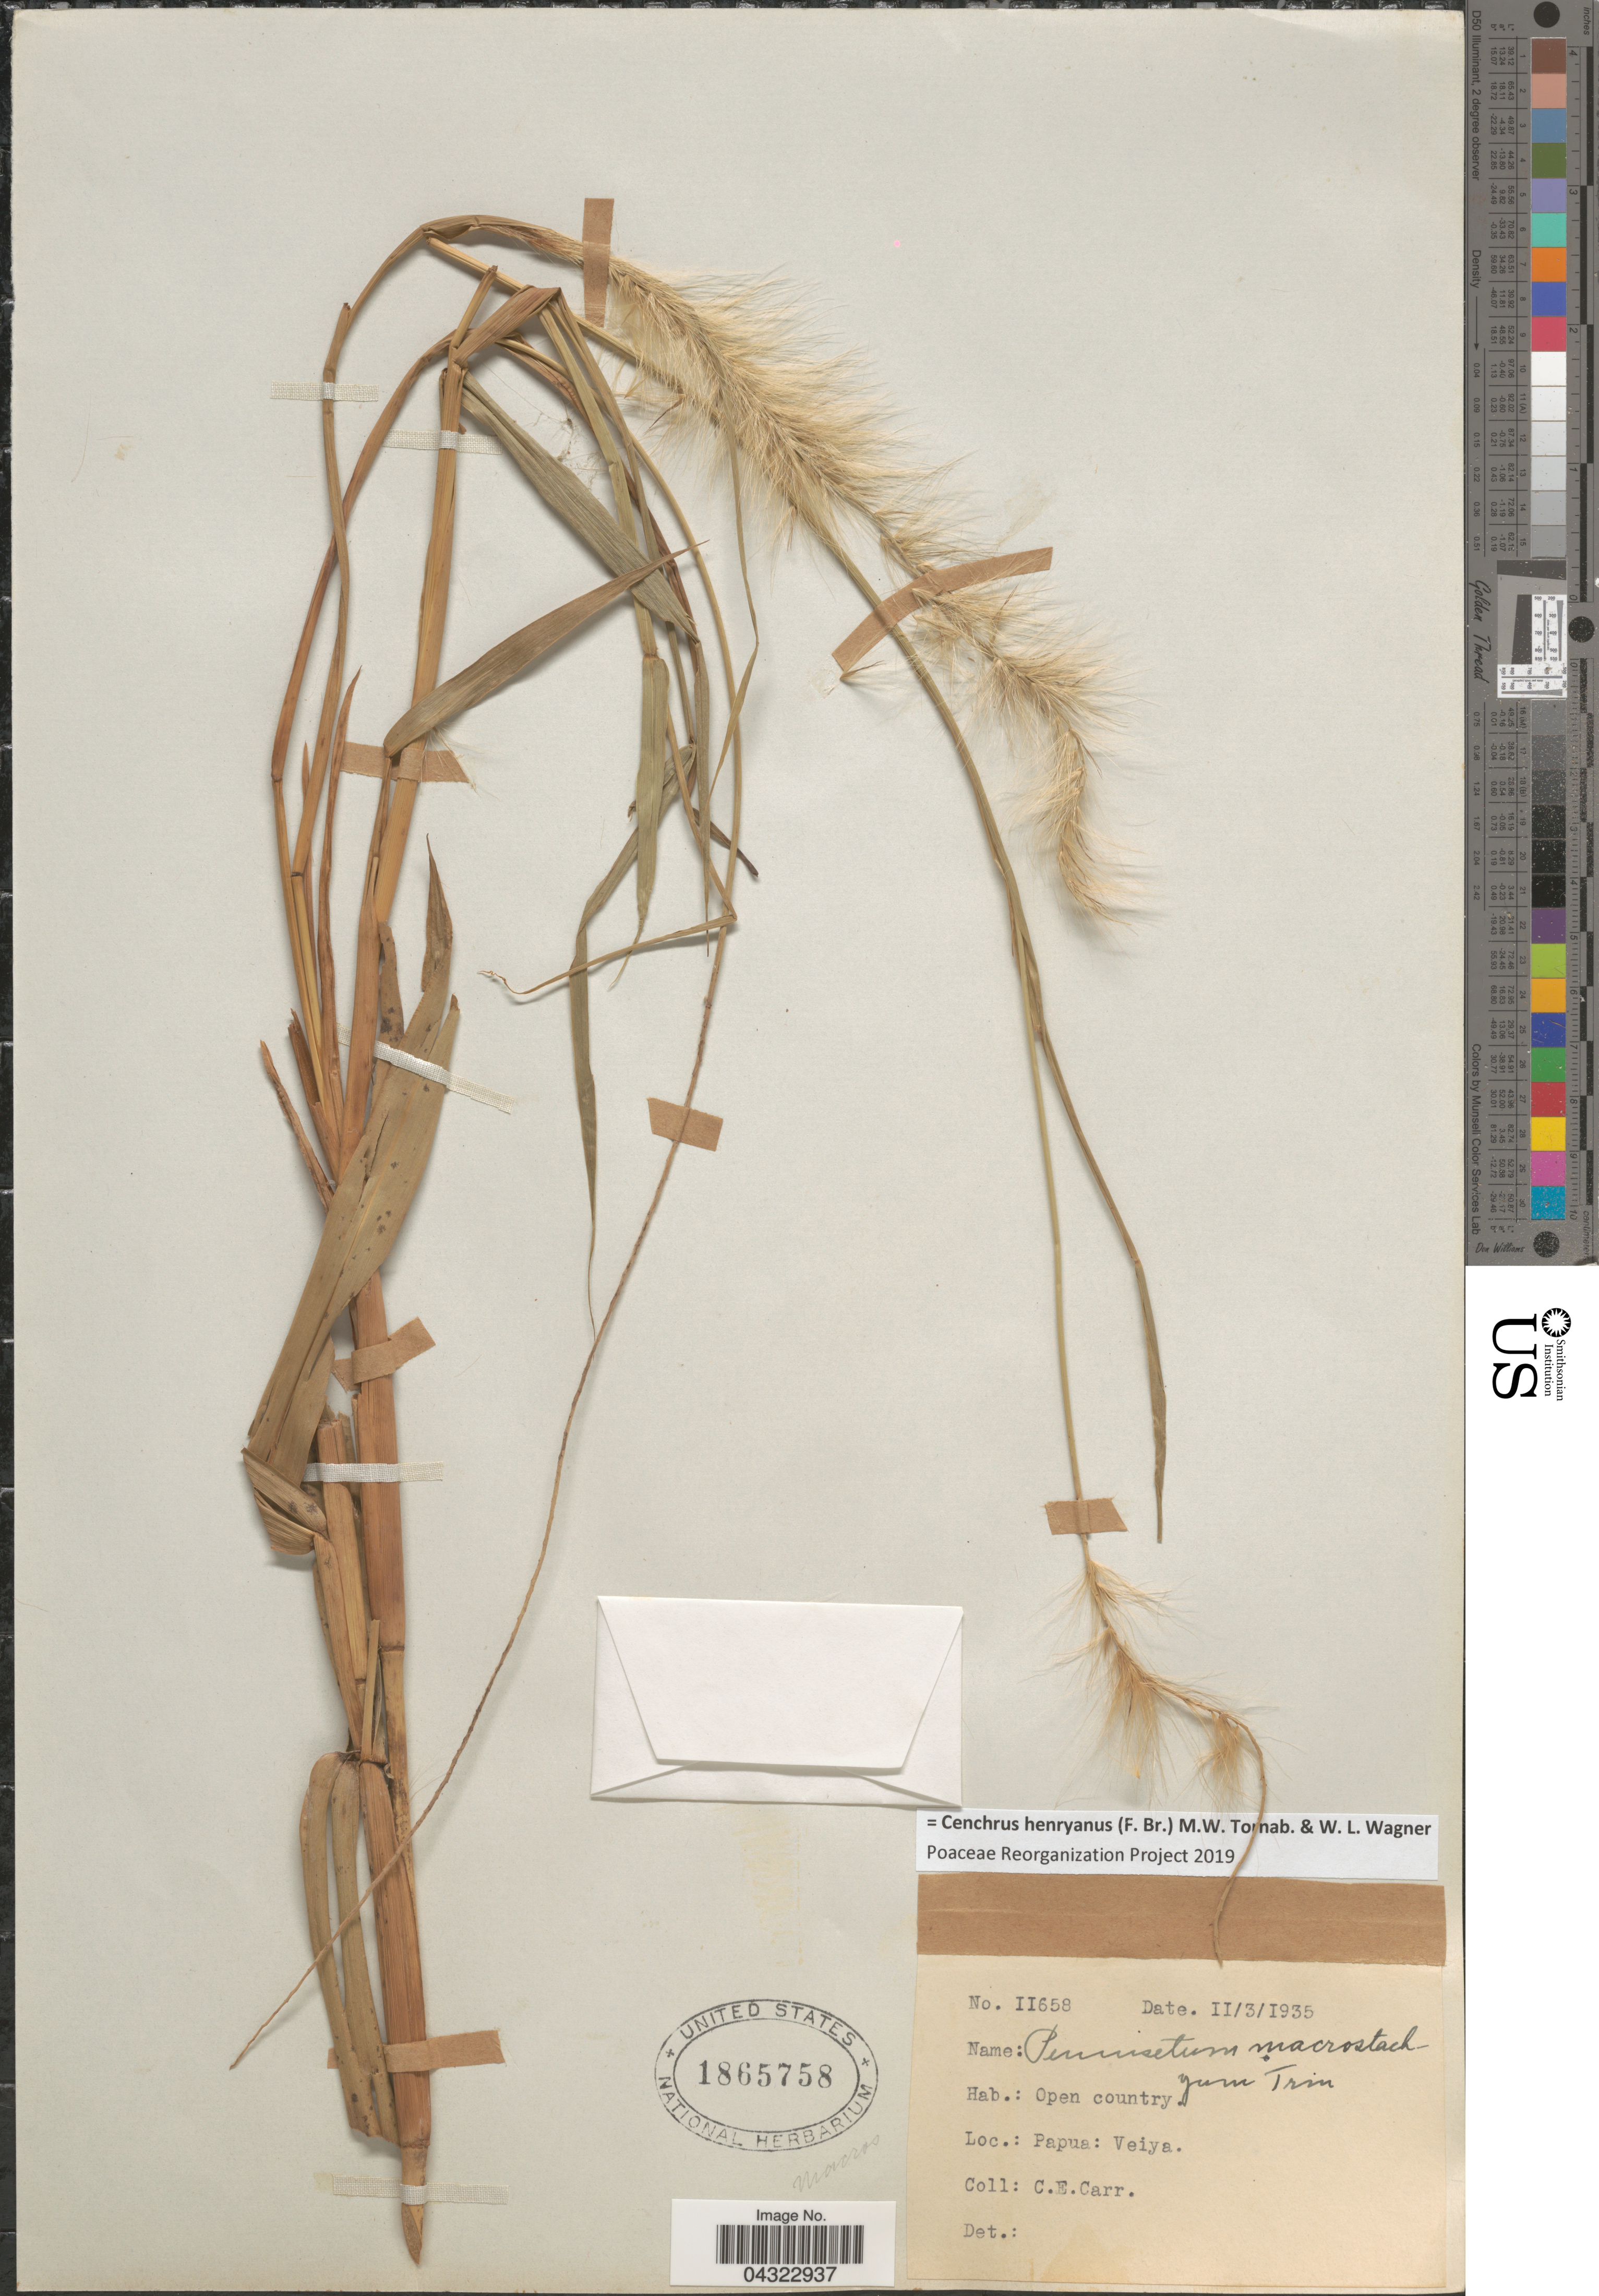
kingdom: Plantae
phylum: Tracheophyta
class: Liliopsida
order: Poales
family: Poaceae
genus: Cenchrus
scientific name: Cenchrus henryanus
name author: (F. Br.) M.W. Tornab. & W.L. Wagner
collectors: C. Carr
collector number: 11658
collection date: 1935-03-11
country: Indonesia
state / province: Papua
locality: Open country. Veiya.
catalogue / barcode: US 1865758